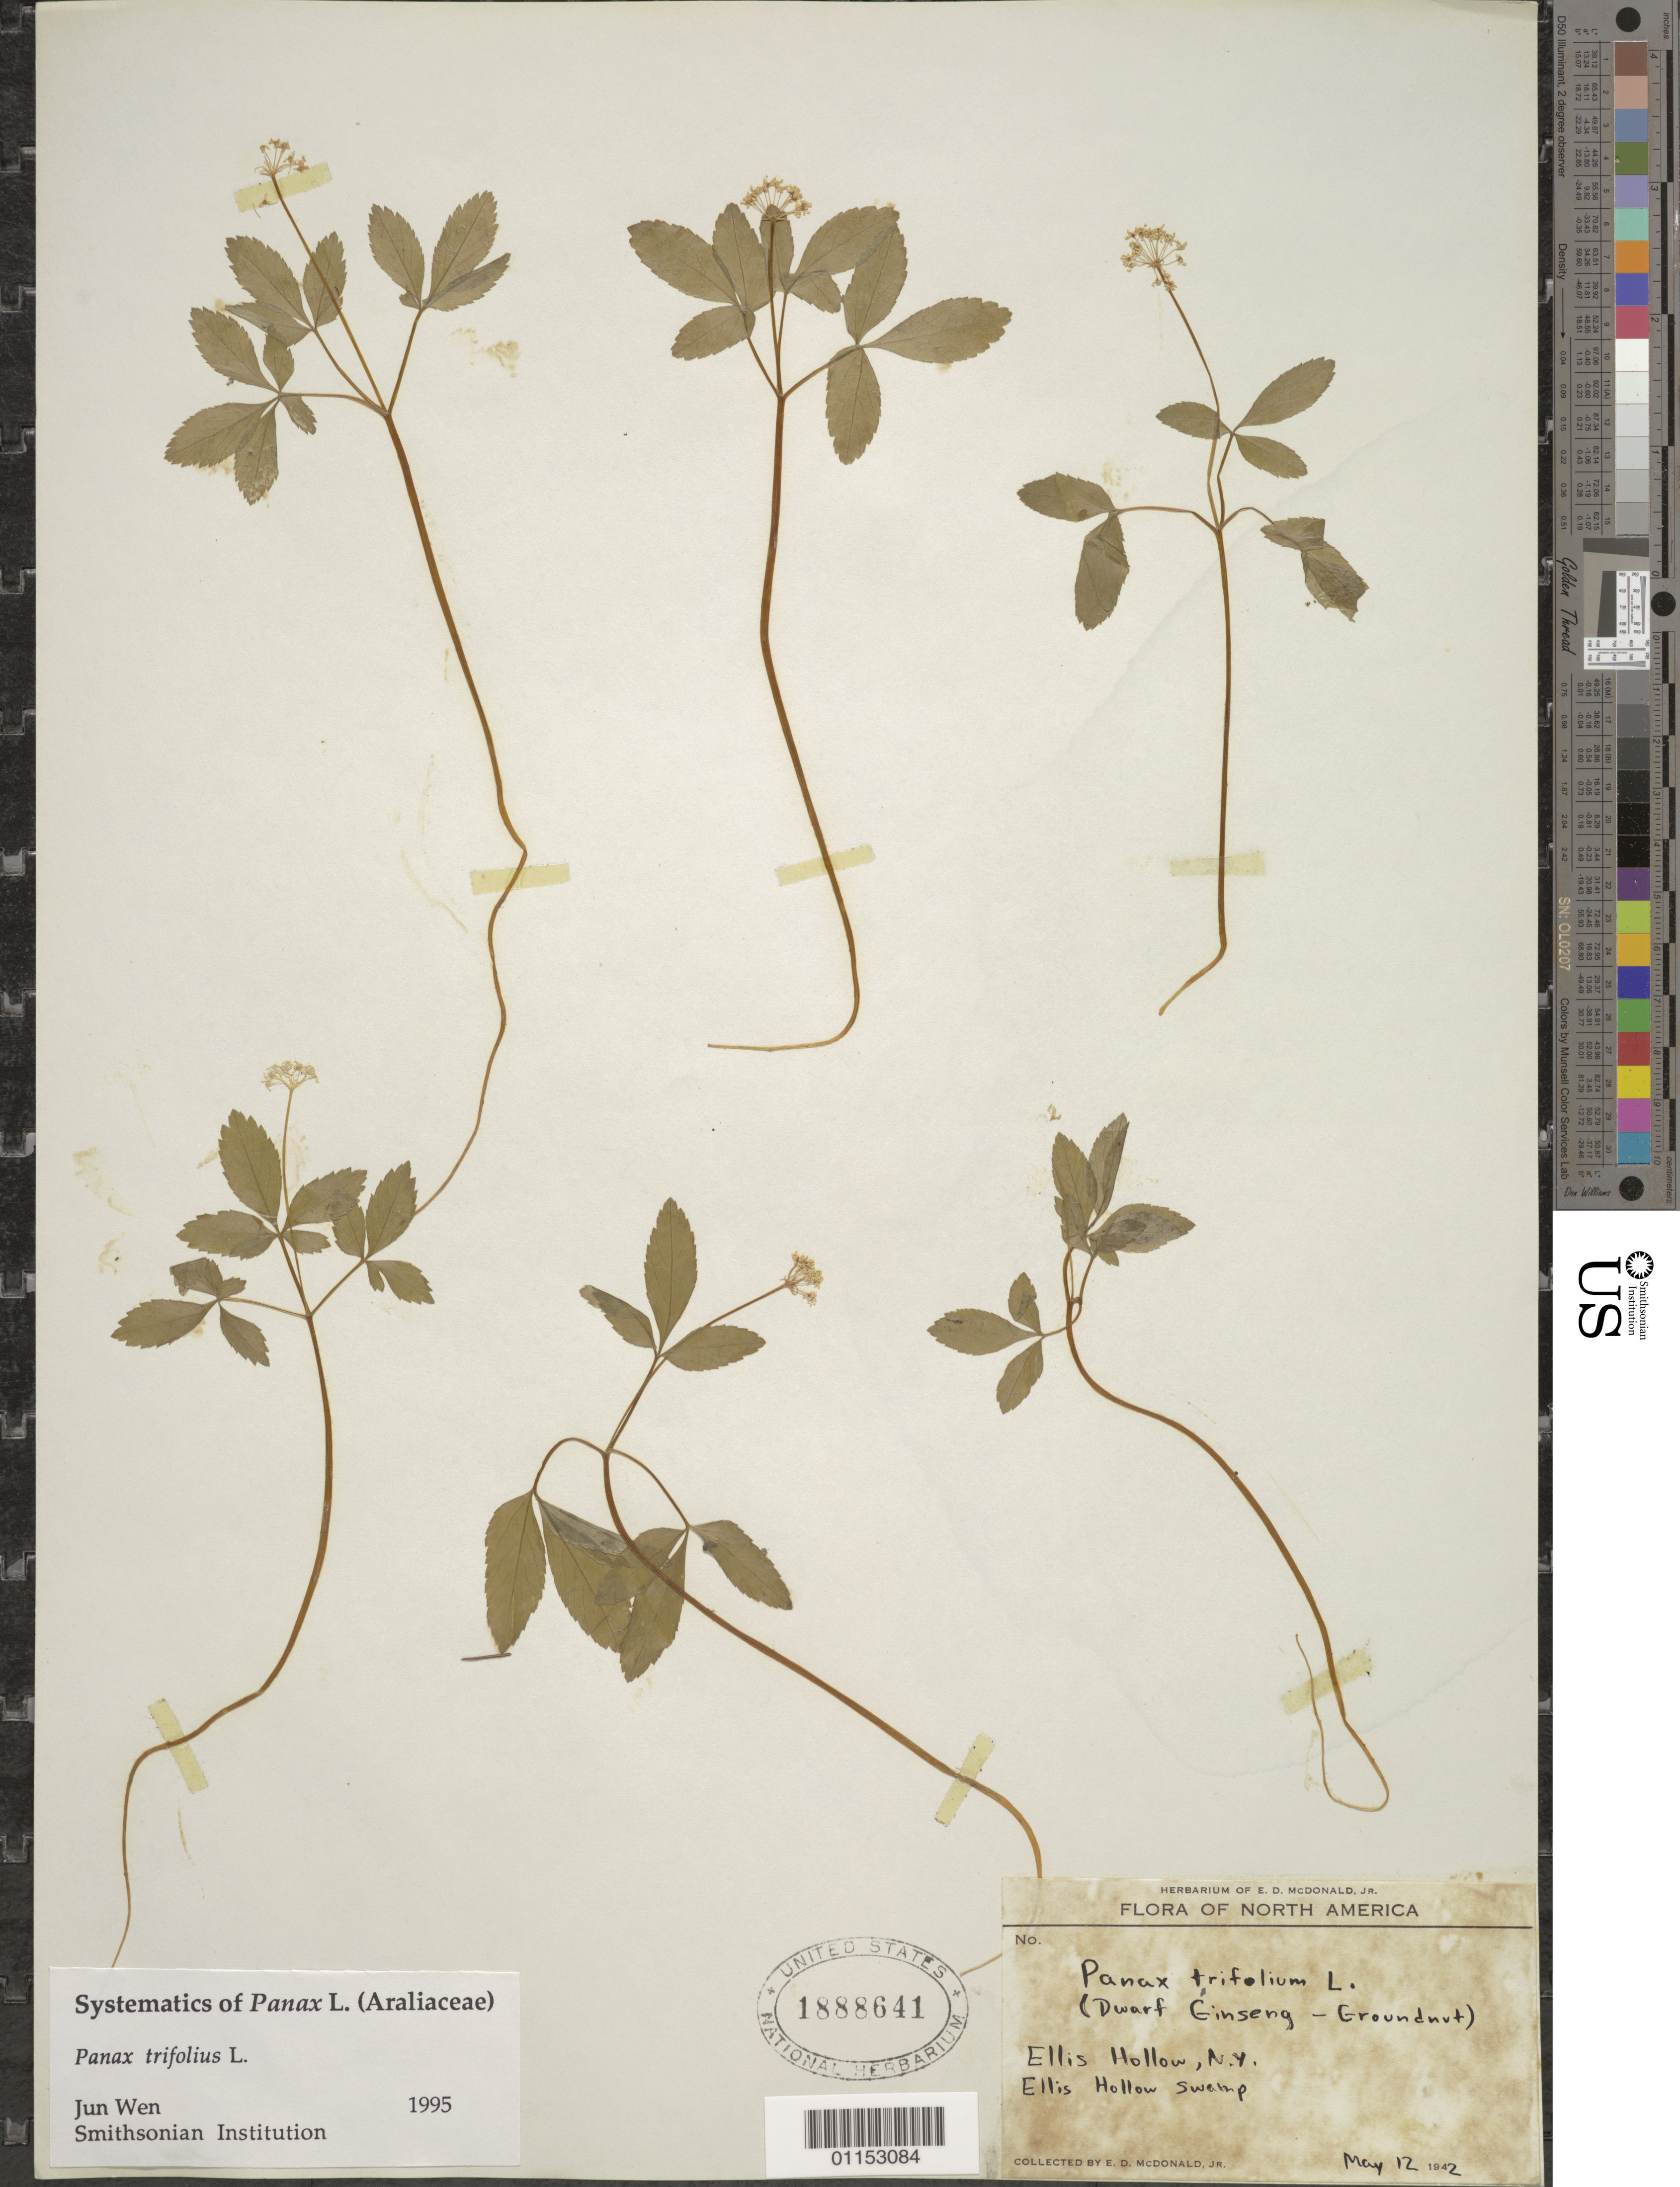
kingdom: Plantae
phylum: Tracheophyta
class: Magnoliopsida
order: Apiales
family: Araliaceae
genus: Panax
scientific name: Panax trifolius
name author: L.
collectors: E. D. McDonald Jr.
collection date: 1942-05-12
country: United States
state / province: New York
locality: Ellis Hollow Swamp.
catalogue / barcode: US 1888641